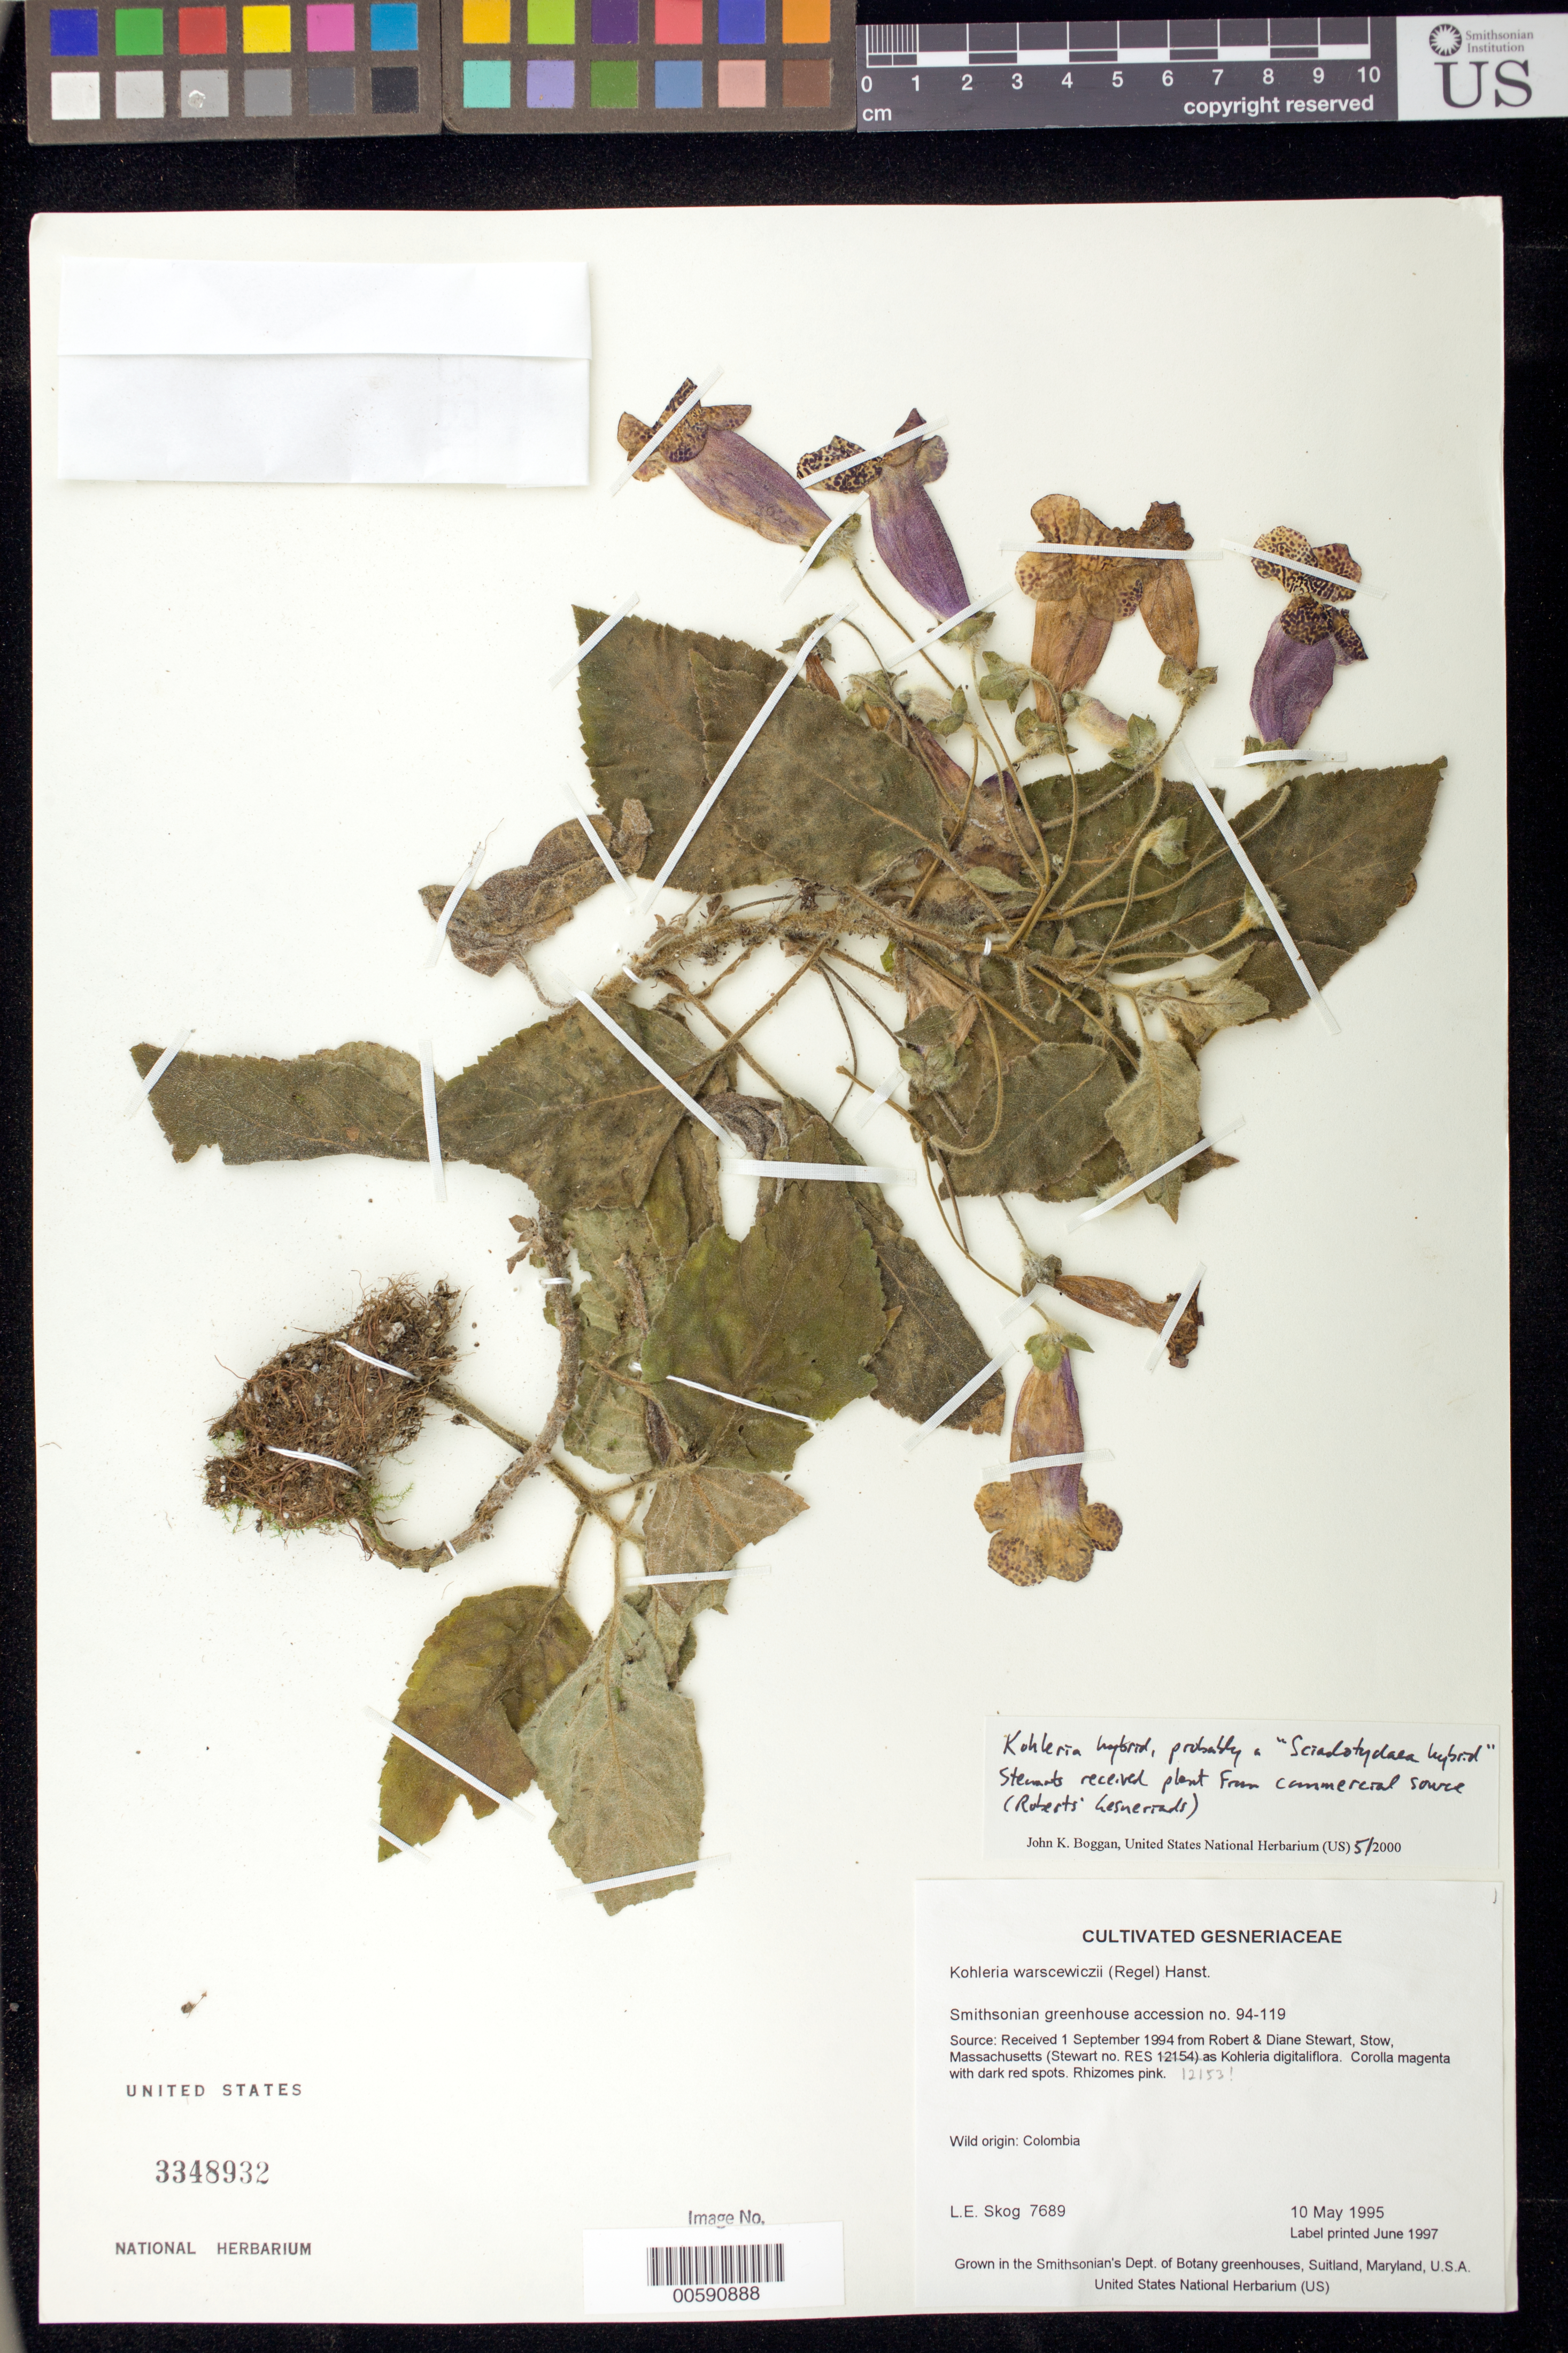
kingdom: Plantae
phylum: Tracheophyta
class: Magnoliopsida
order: Lamiales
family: Gesneriaceae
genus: Kohleria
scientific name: Kohleria hybrid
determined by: Boggan, J. K., (US), NMNH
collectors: L. E. Skog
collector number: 7689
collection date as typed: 10 May 1995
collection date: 1995-05-10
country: Colombia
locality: Grown in the Smithsonian's Dept. of Botany greenhouses, Suitland, Maryland, U.S.A.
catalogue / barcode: US 3348932